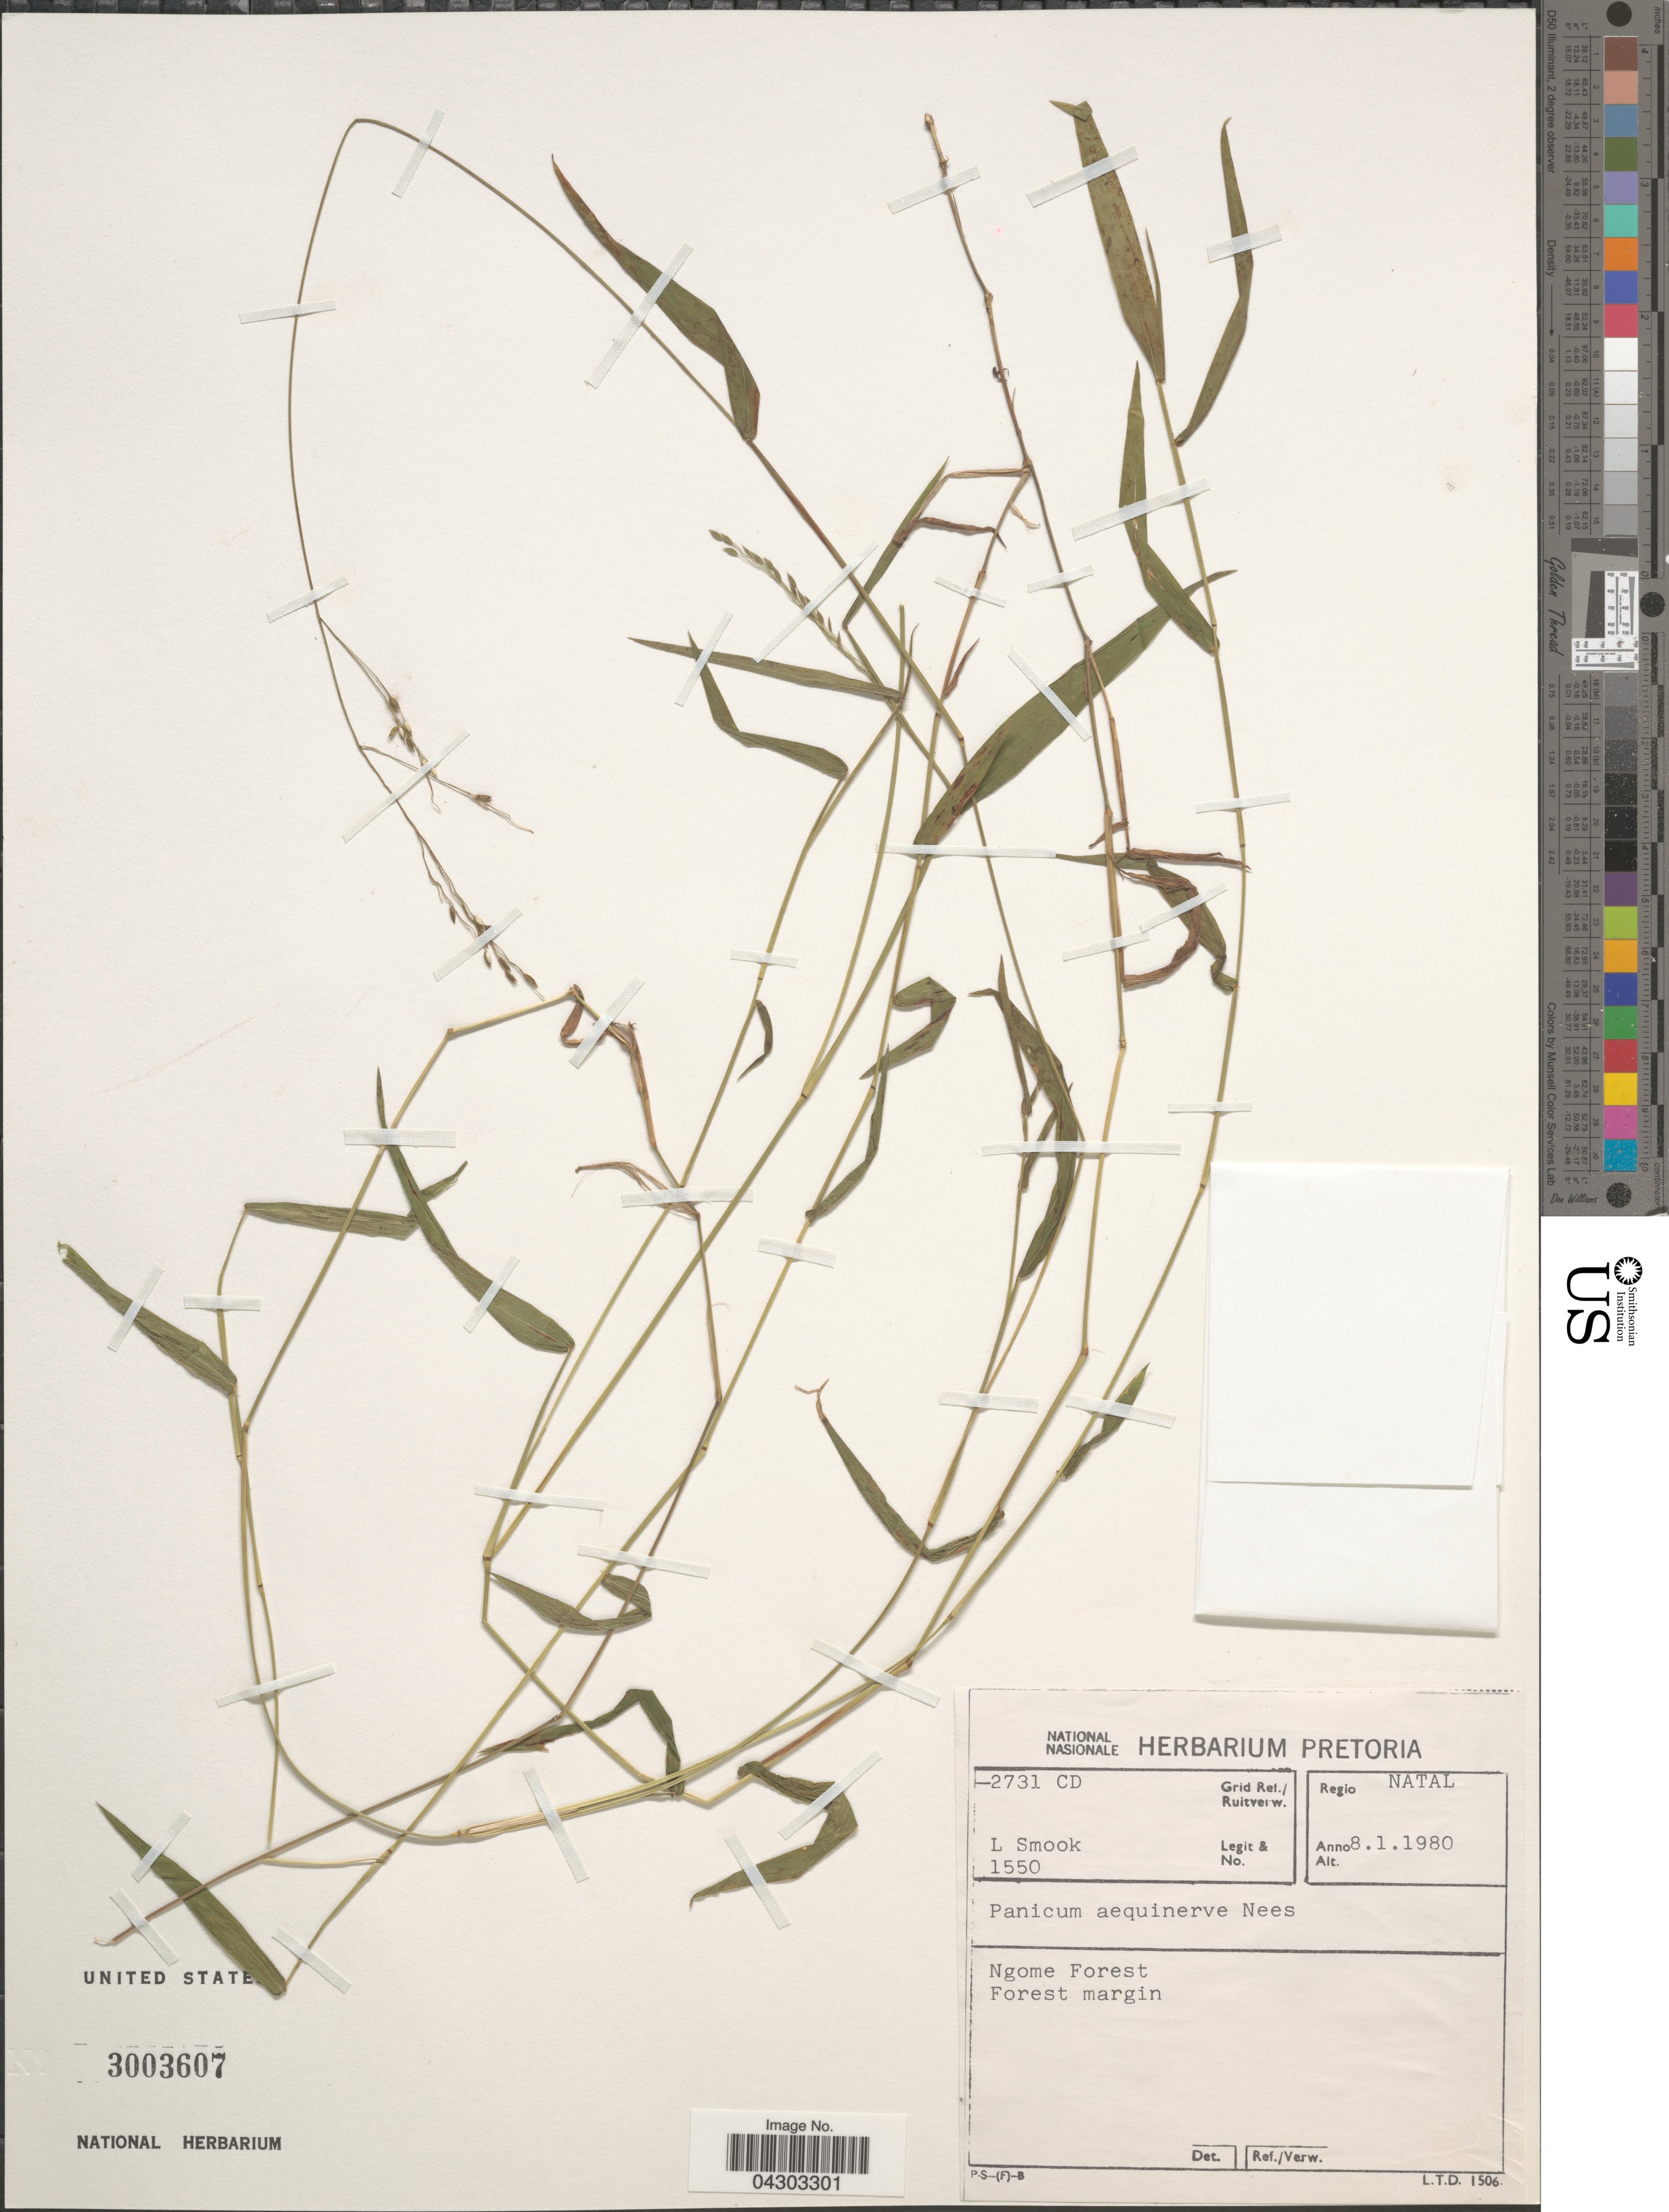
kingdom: Plantae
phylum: Tracheophyta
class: Liliopsida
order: Poales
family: Poaceae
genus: Panicum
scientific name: Panicum aequinerve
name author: Nees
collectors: L. Smook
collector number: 1550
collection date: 1980-01-08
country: South Africa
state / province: KwaZulu-Natal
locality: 2731 CD Grid Ref./Ruitverw. Regio Natal. Ngome Forest. Forest margin.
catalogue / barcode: US 3003607